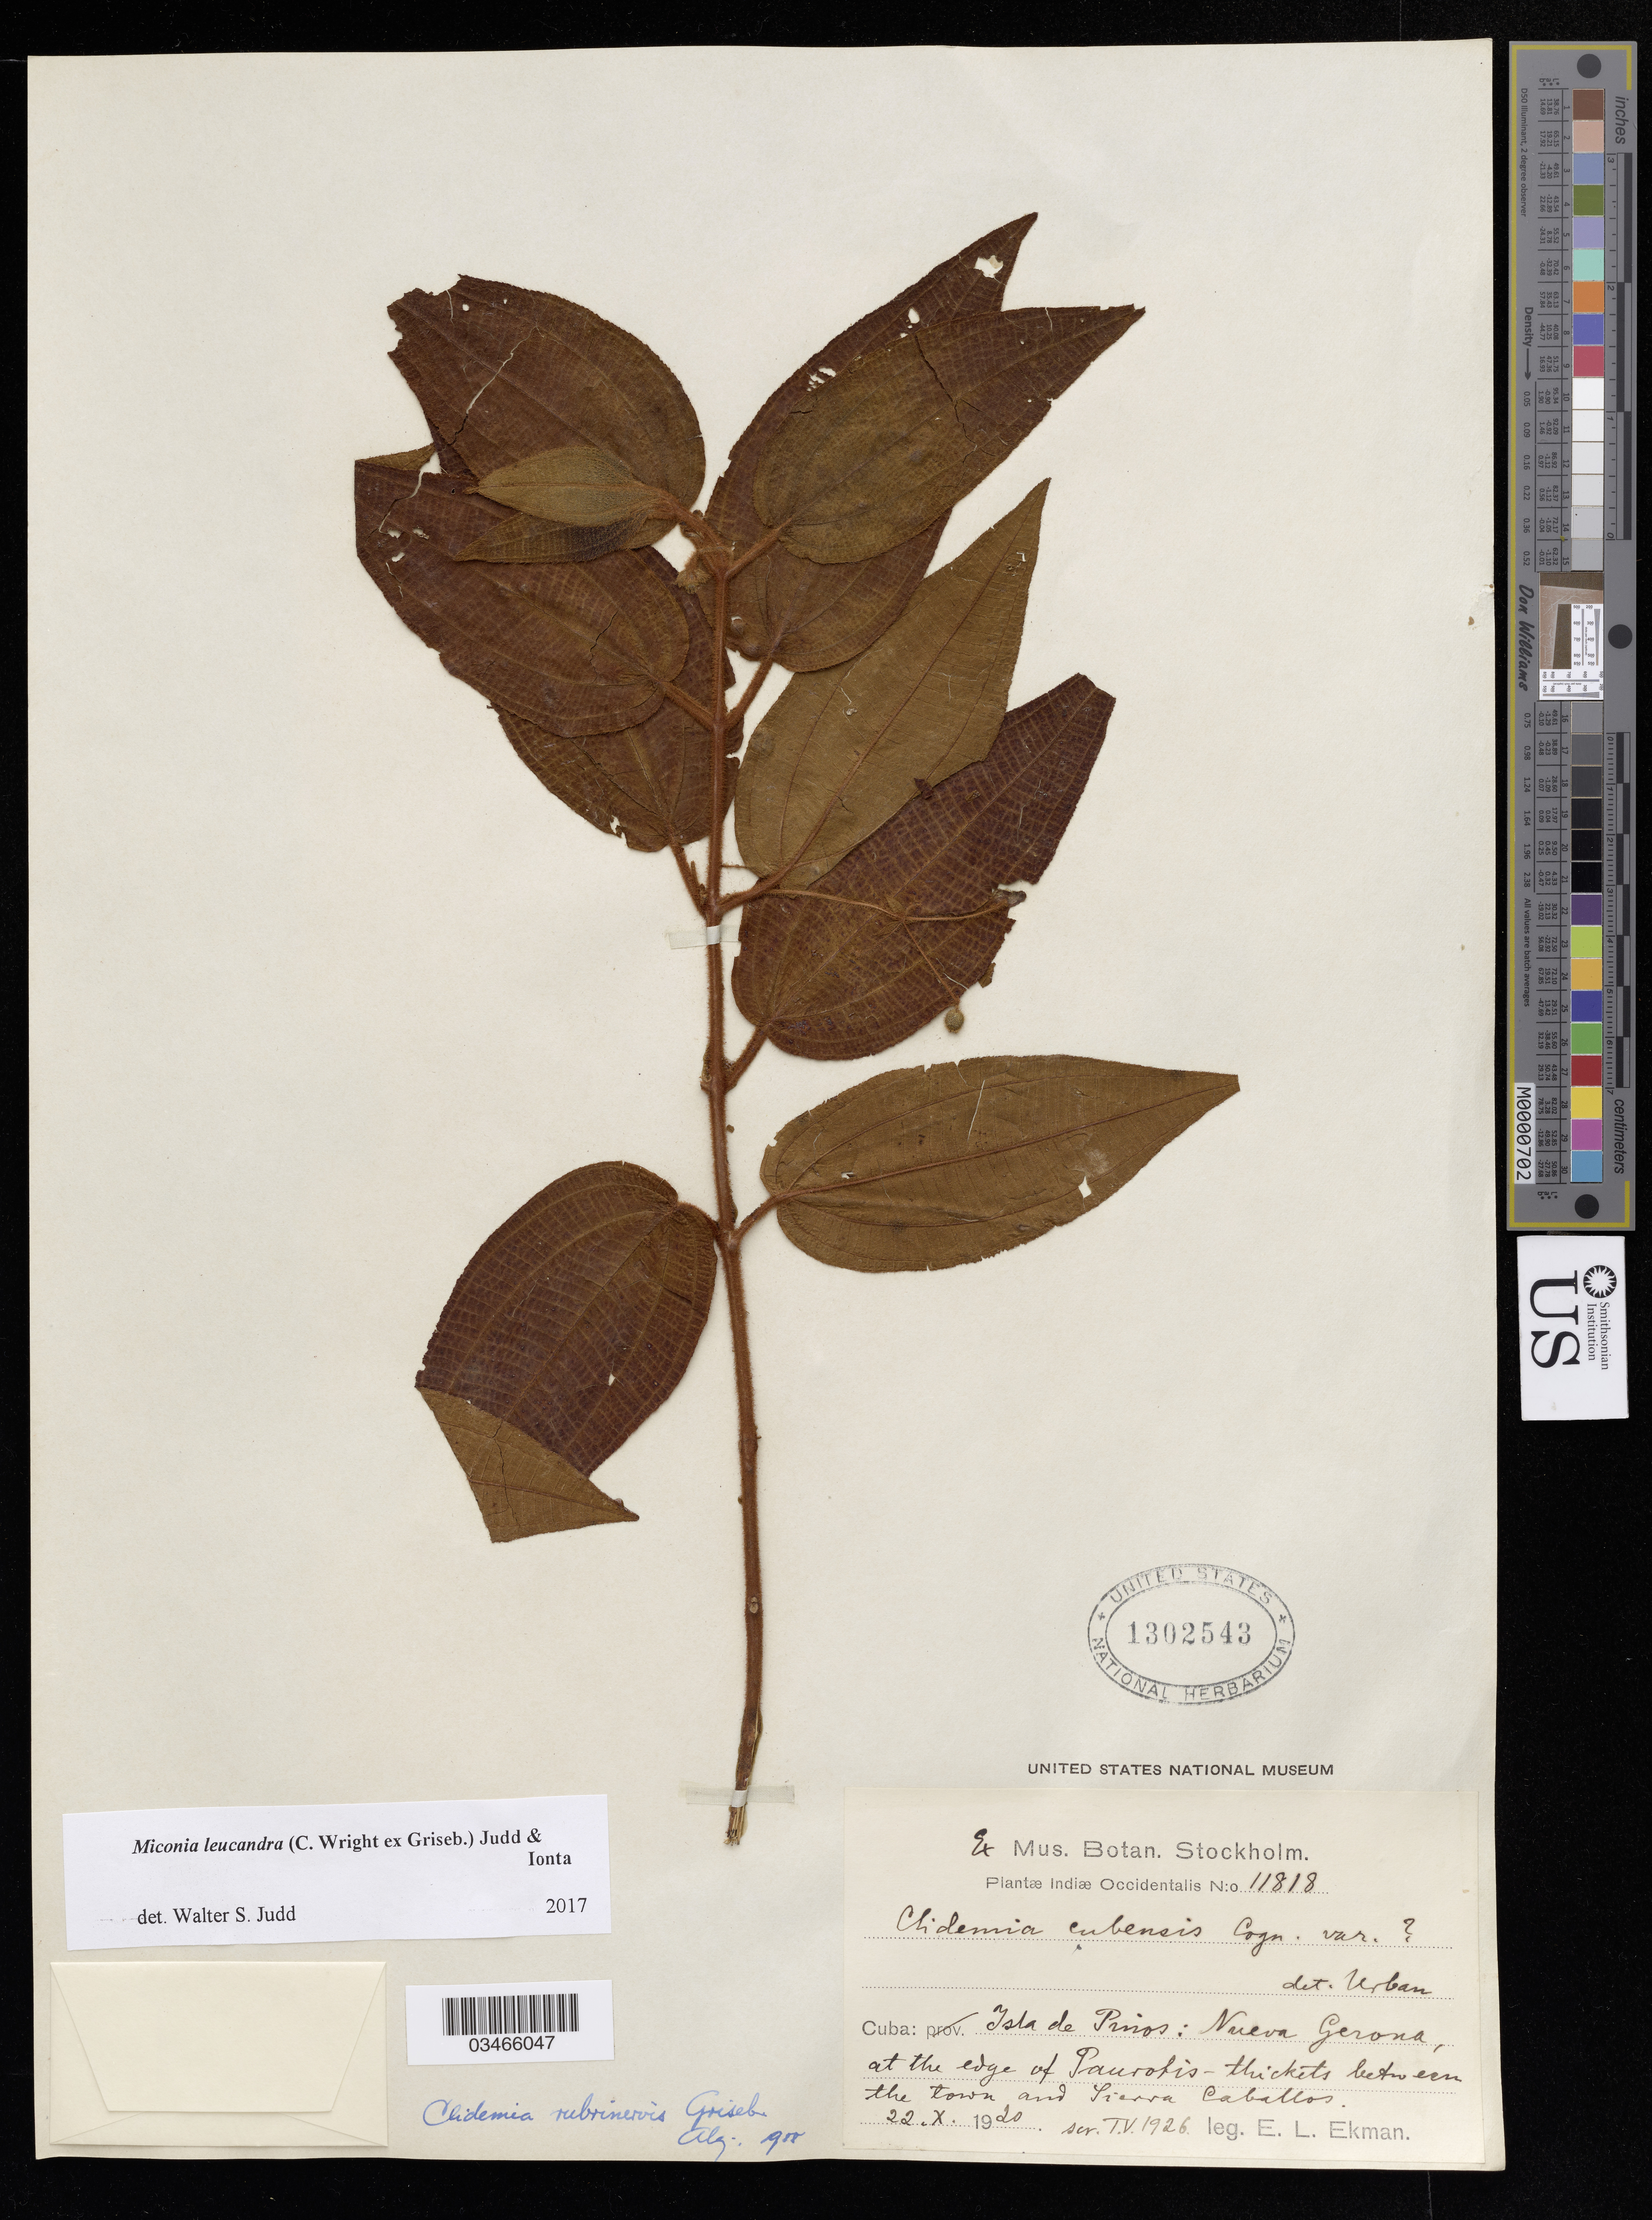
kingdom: Plantae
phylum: Tracheophyta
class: Magnoliopsida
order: Myrtales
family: Melastomataceae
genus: Miconia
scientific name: Miconia leucandra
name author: (C. Wright ex Griseb.) Judd & Ionta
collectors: E. L. Ekman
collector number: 11818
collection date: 1920-10-22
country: Cuba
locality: Isla de Pinos: Nueva Gerona, at the edge of Paurotis-thickets between the town and Sierra Caballos.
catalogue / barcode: US 1302543